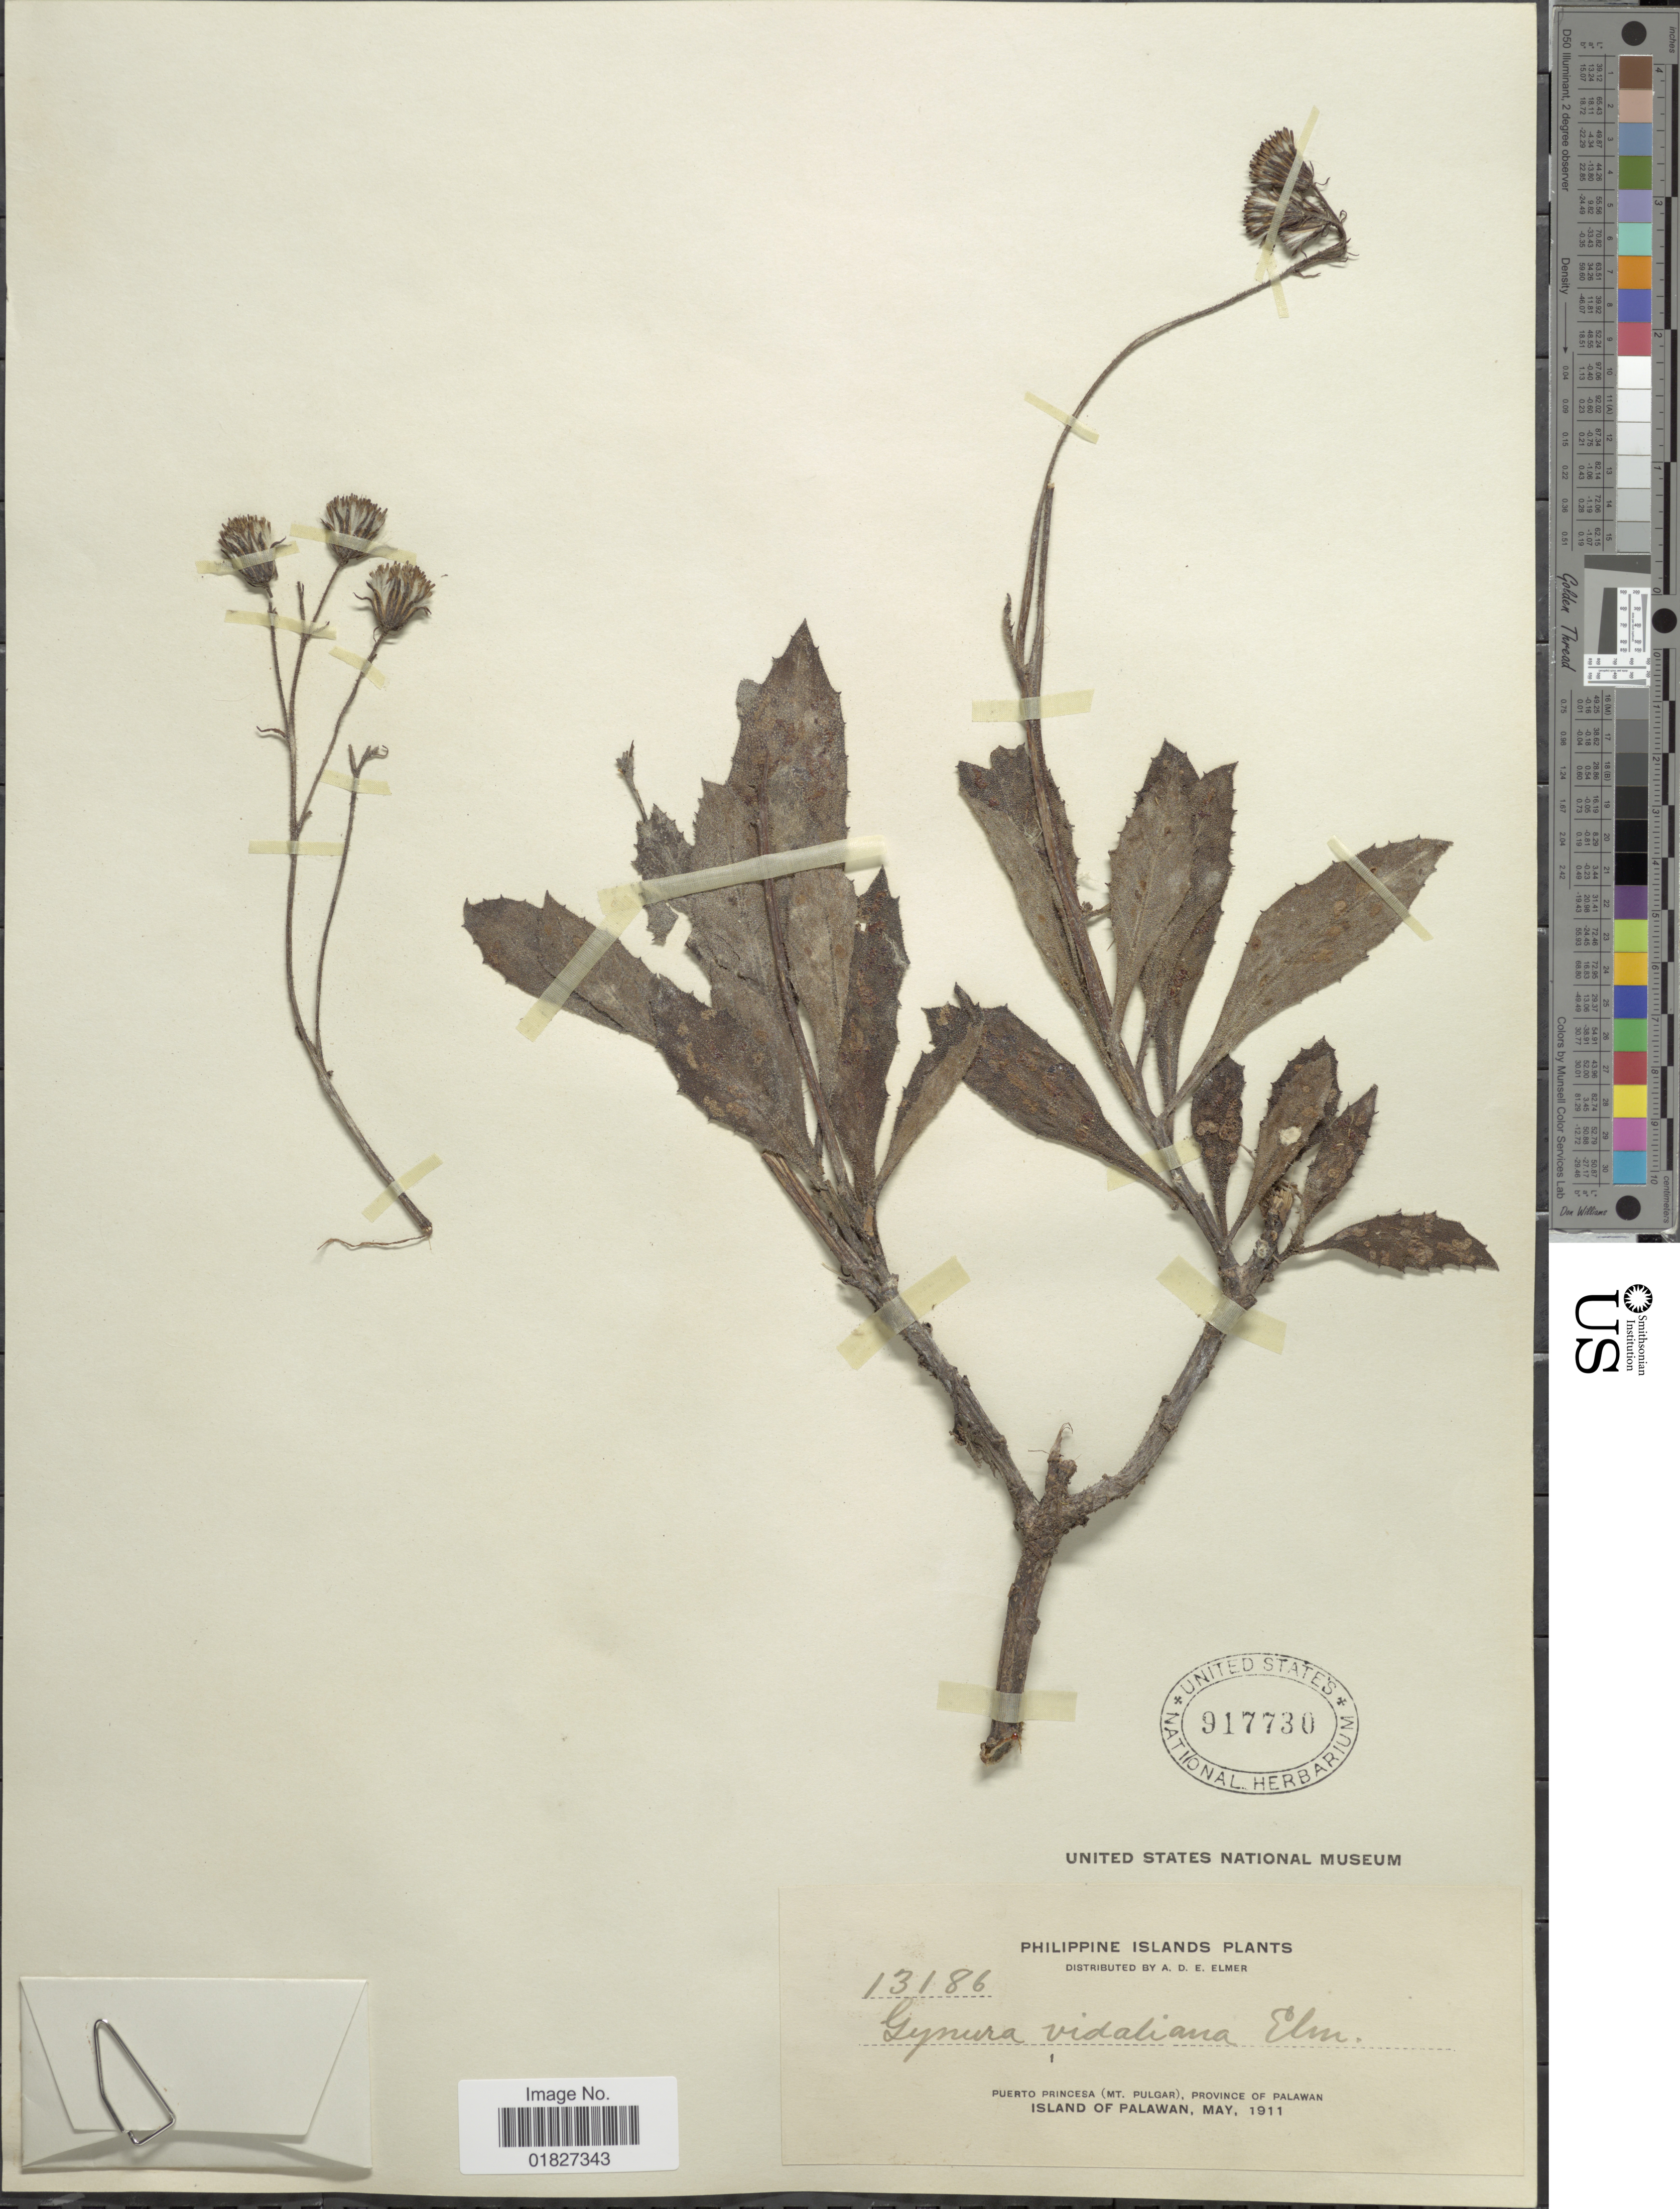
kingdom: Plantae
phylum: Tracheophyta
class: Magnoliopsida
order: Asterales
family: Asteraceae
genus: Gynura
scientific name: Gynura vidaliana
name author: Elmer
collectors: A. D. E. Elmer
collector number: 13186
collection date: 1911-05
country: Philippines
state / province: Mimaropa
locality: Philippine Islands, Puerto Princesa (Mt. Pulgar), Province of Palawan, Island of Palawan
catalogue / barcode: US 917730